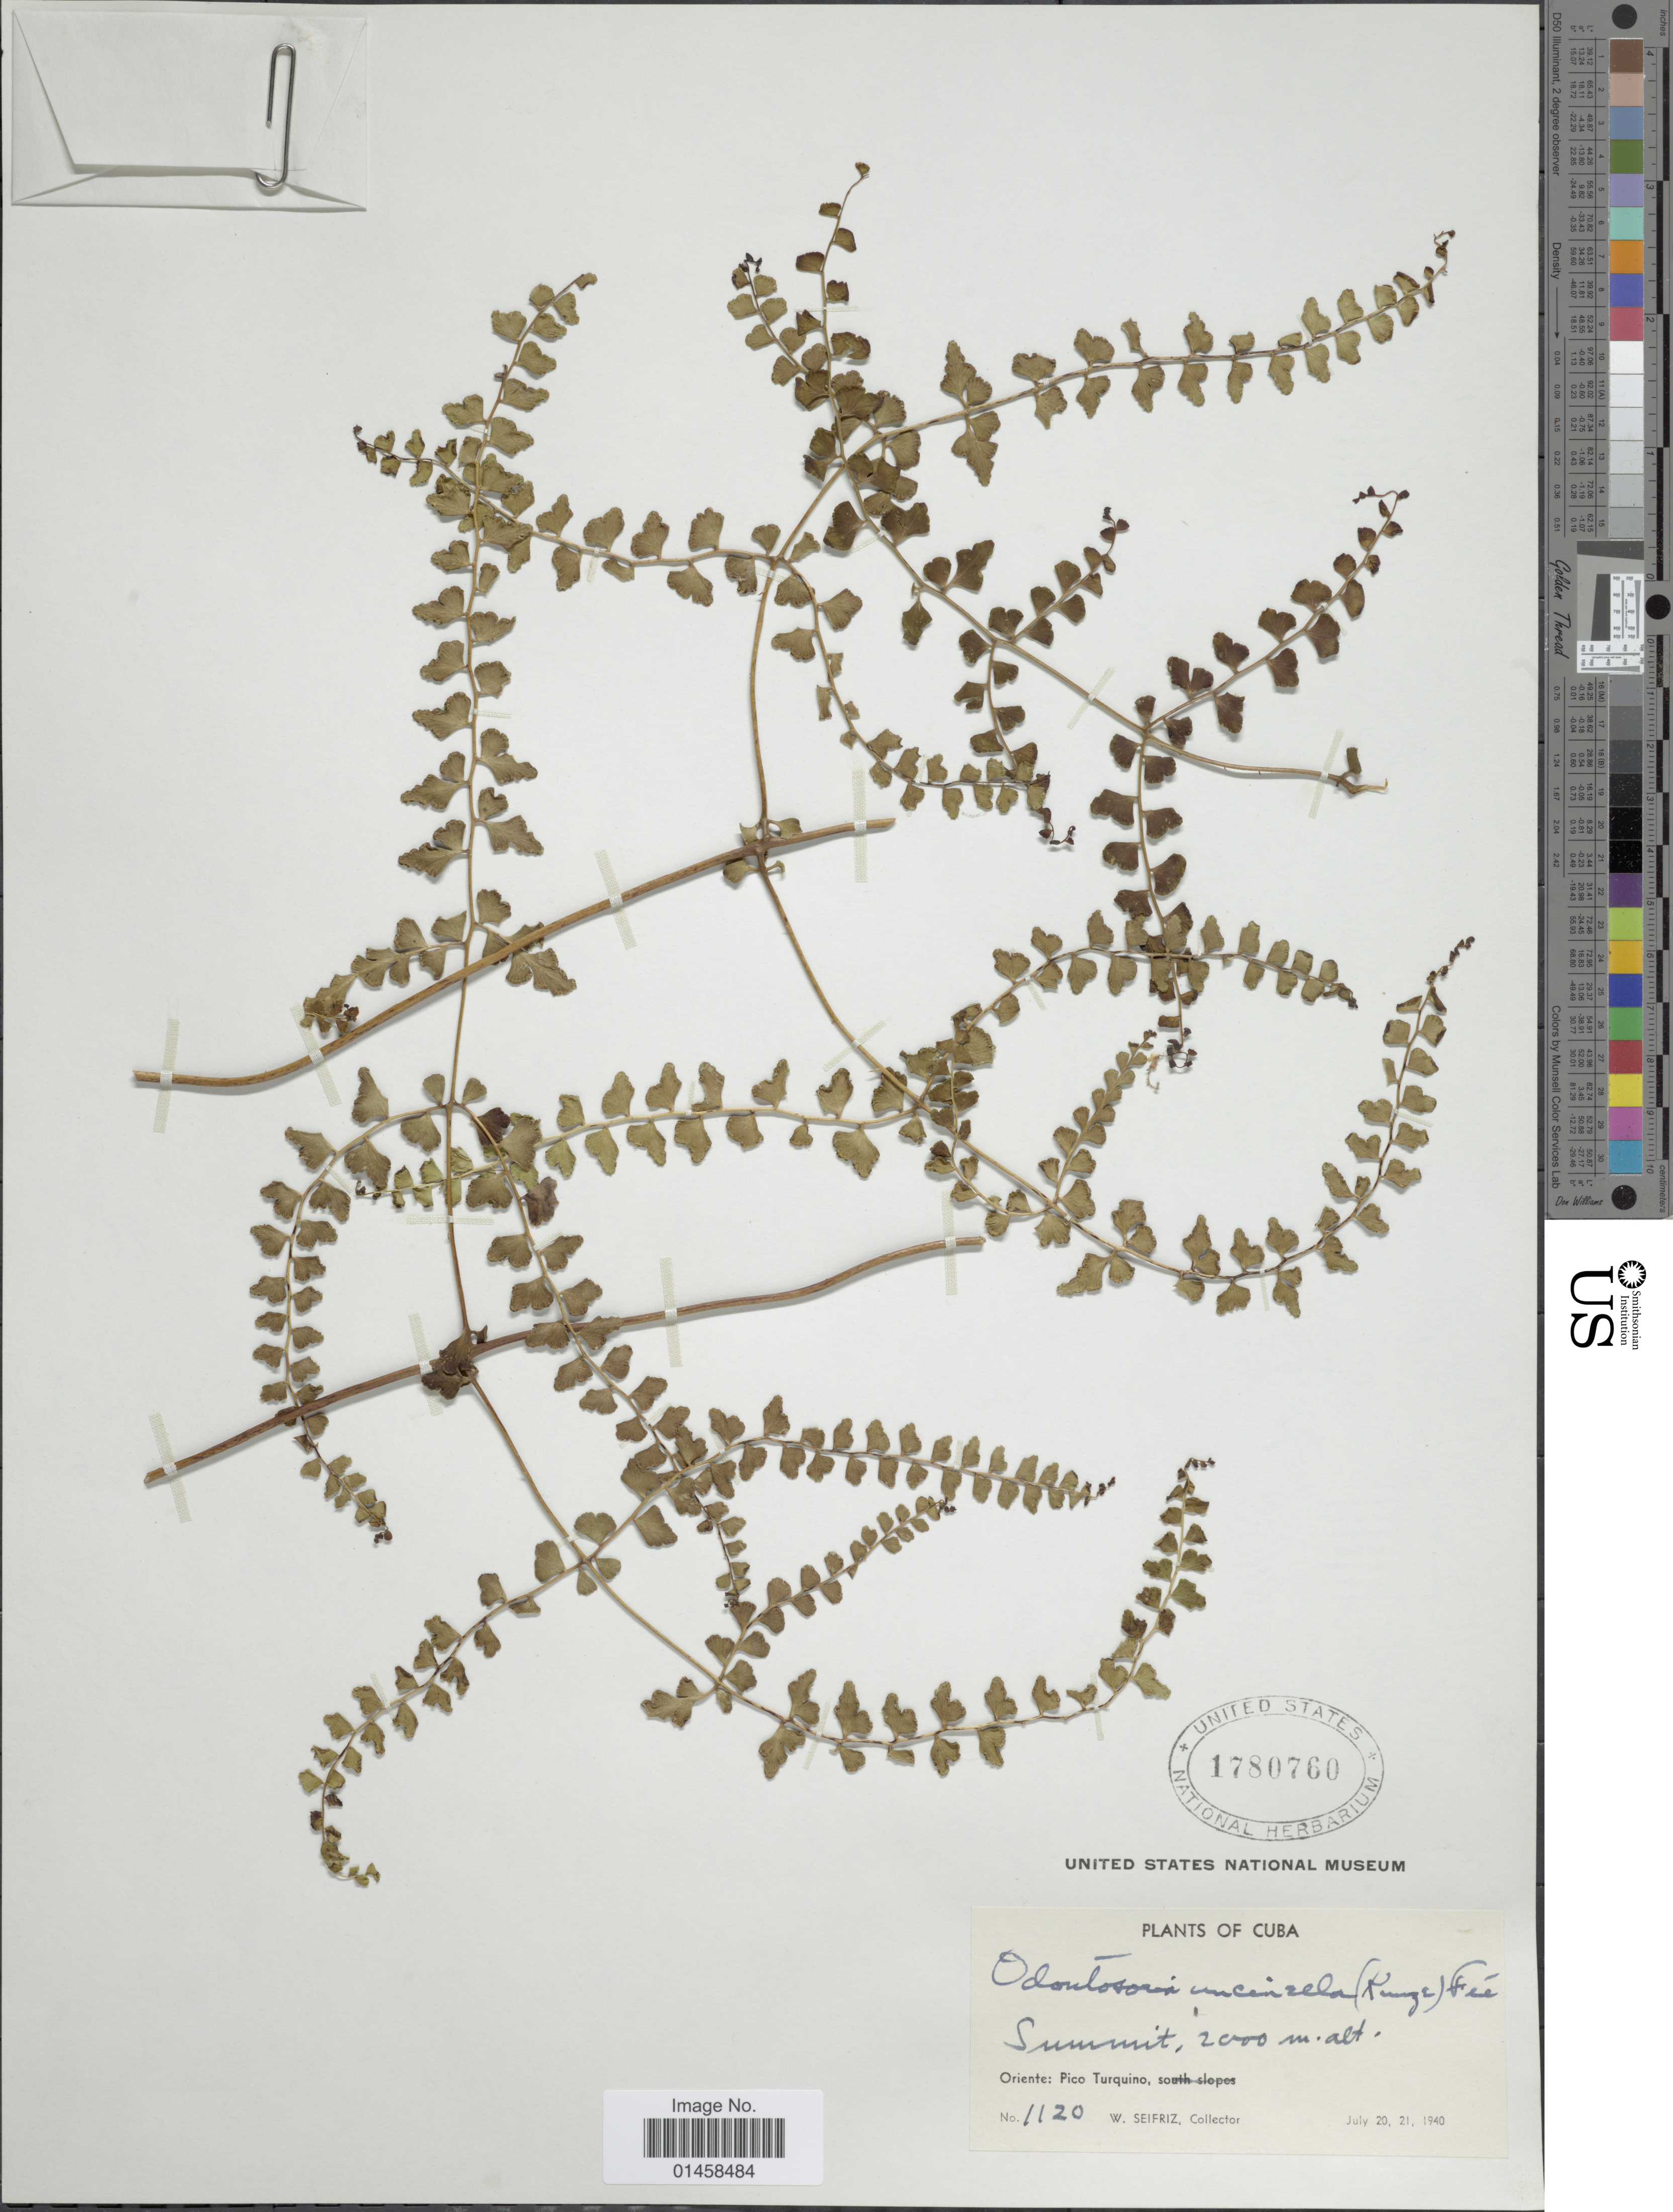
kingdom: Plantae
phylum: Tracheophyta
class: Polypodiopsida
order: Polypodiales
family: Lindsaeaceae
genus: Odontosoria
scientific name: Odontosoria scandens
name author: (Desv.) C. Chr.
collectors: W. Seifriz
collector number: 1120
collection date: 1940-07-20/1940-07-21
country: Cuba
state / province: Oriente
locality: Pico Turquino, south slopes, summit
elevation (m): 2000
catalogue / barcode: US 1780760